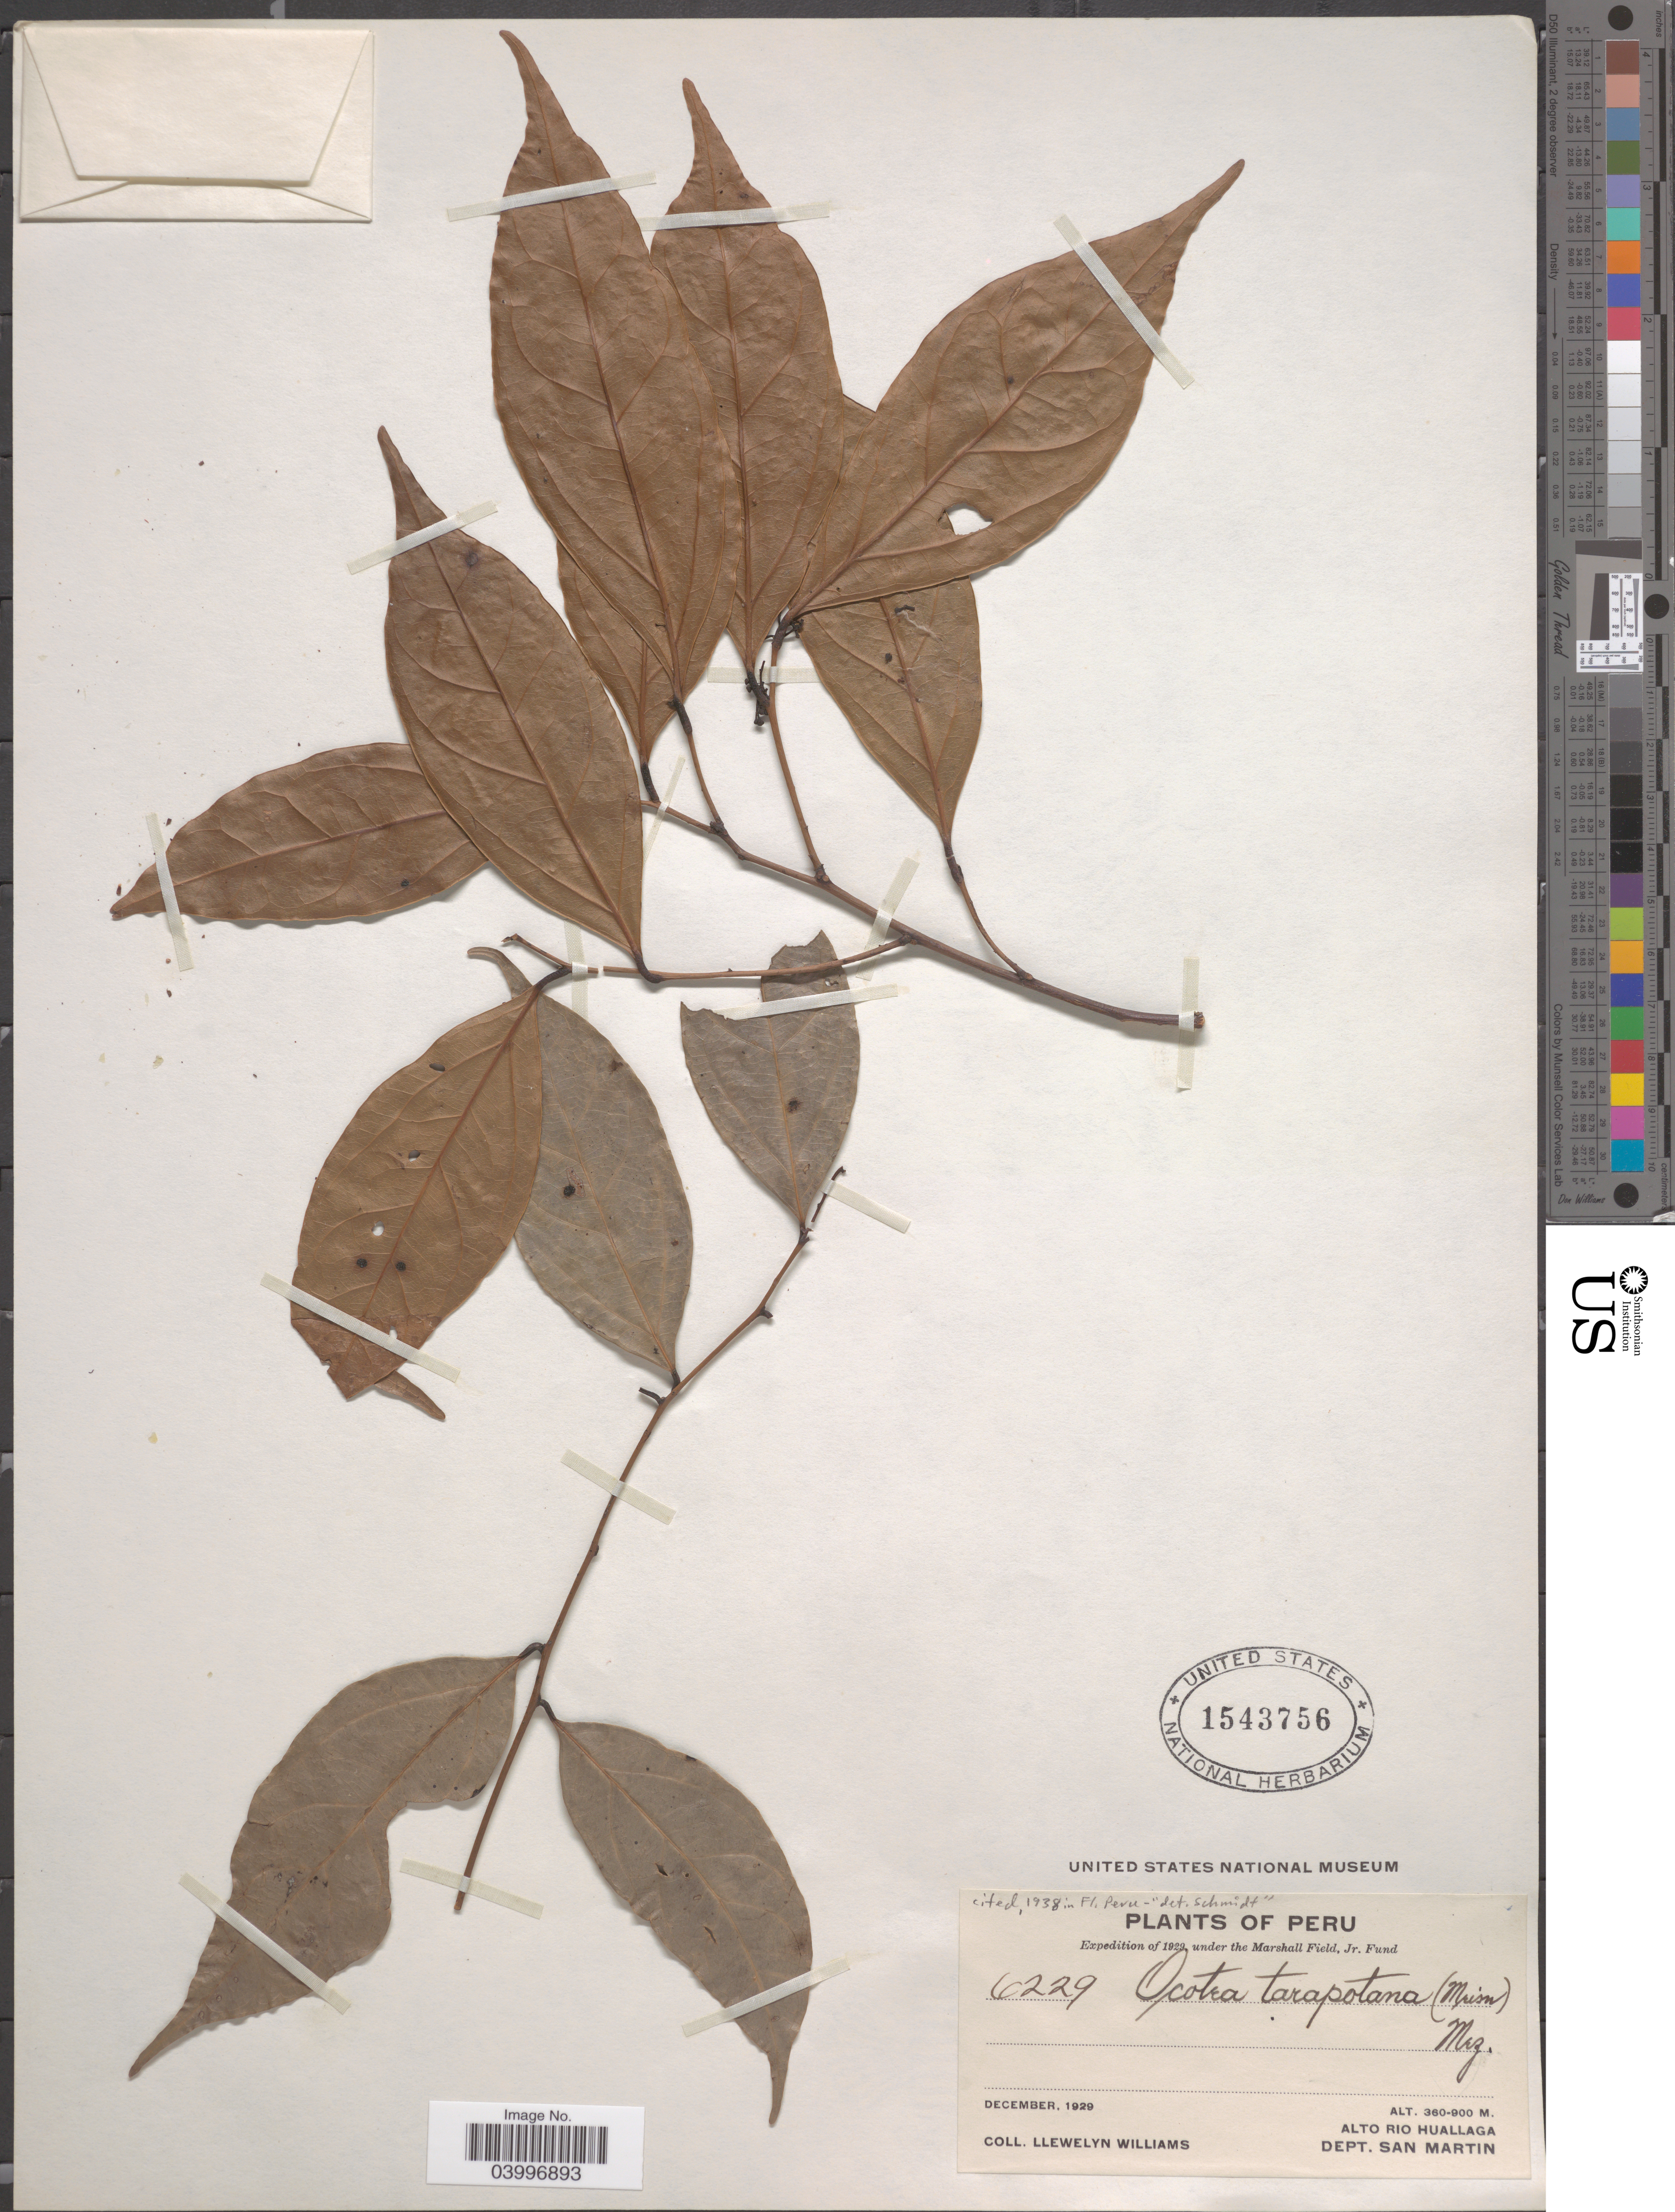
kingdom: Plantae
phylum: Tracheophyta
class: Magnoliopsida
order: Laurales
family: Lauraceae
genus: Ocotea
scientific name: Ocotea tarapotana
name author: (Meisn.) Mez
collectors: Ll. Williams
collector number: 6229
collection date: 1929-12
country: Peru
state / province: San Martín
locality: Alto Rio Huallaga. Dept. San Martin.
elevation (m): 360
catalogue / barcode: US 1543756